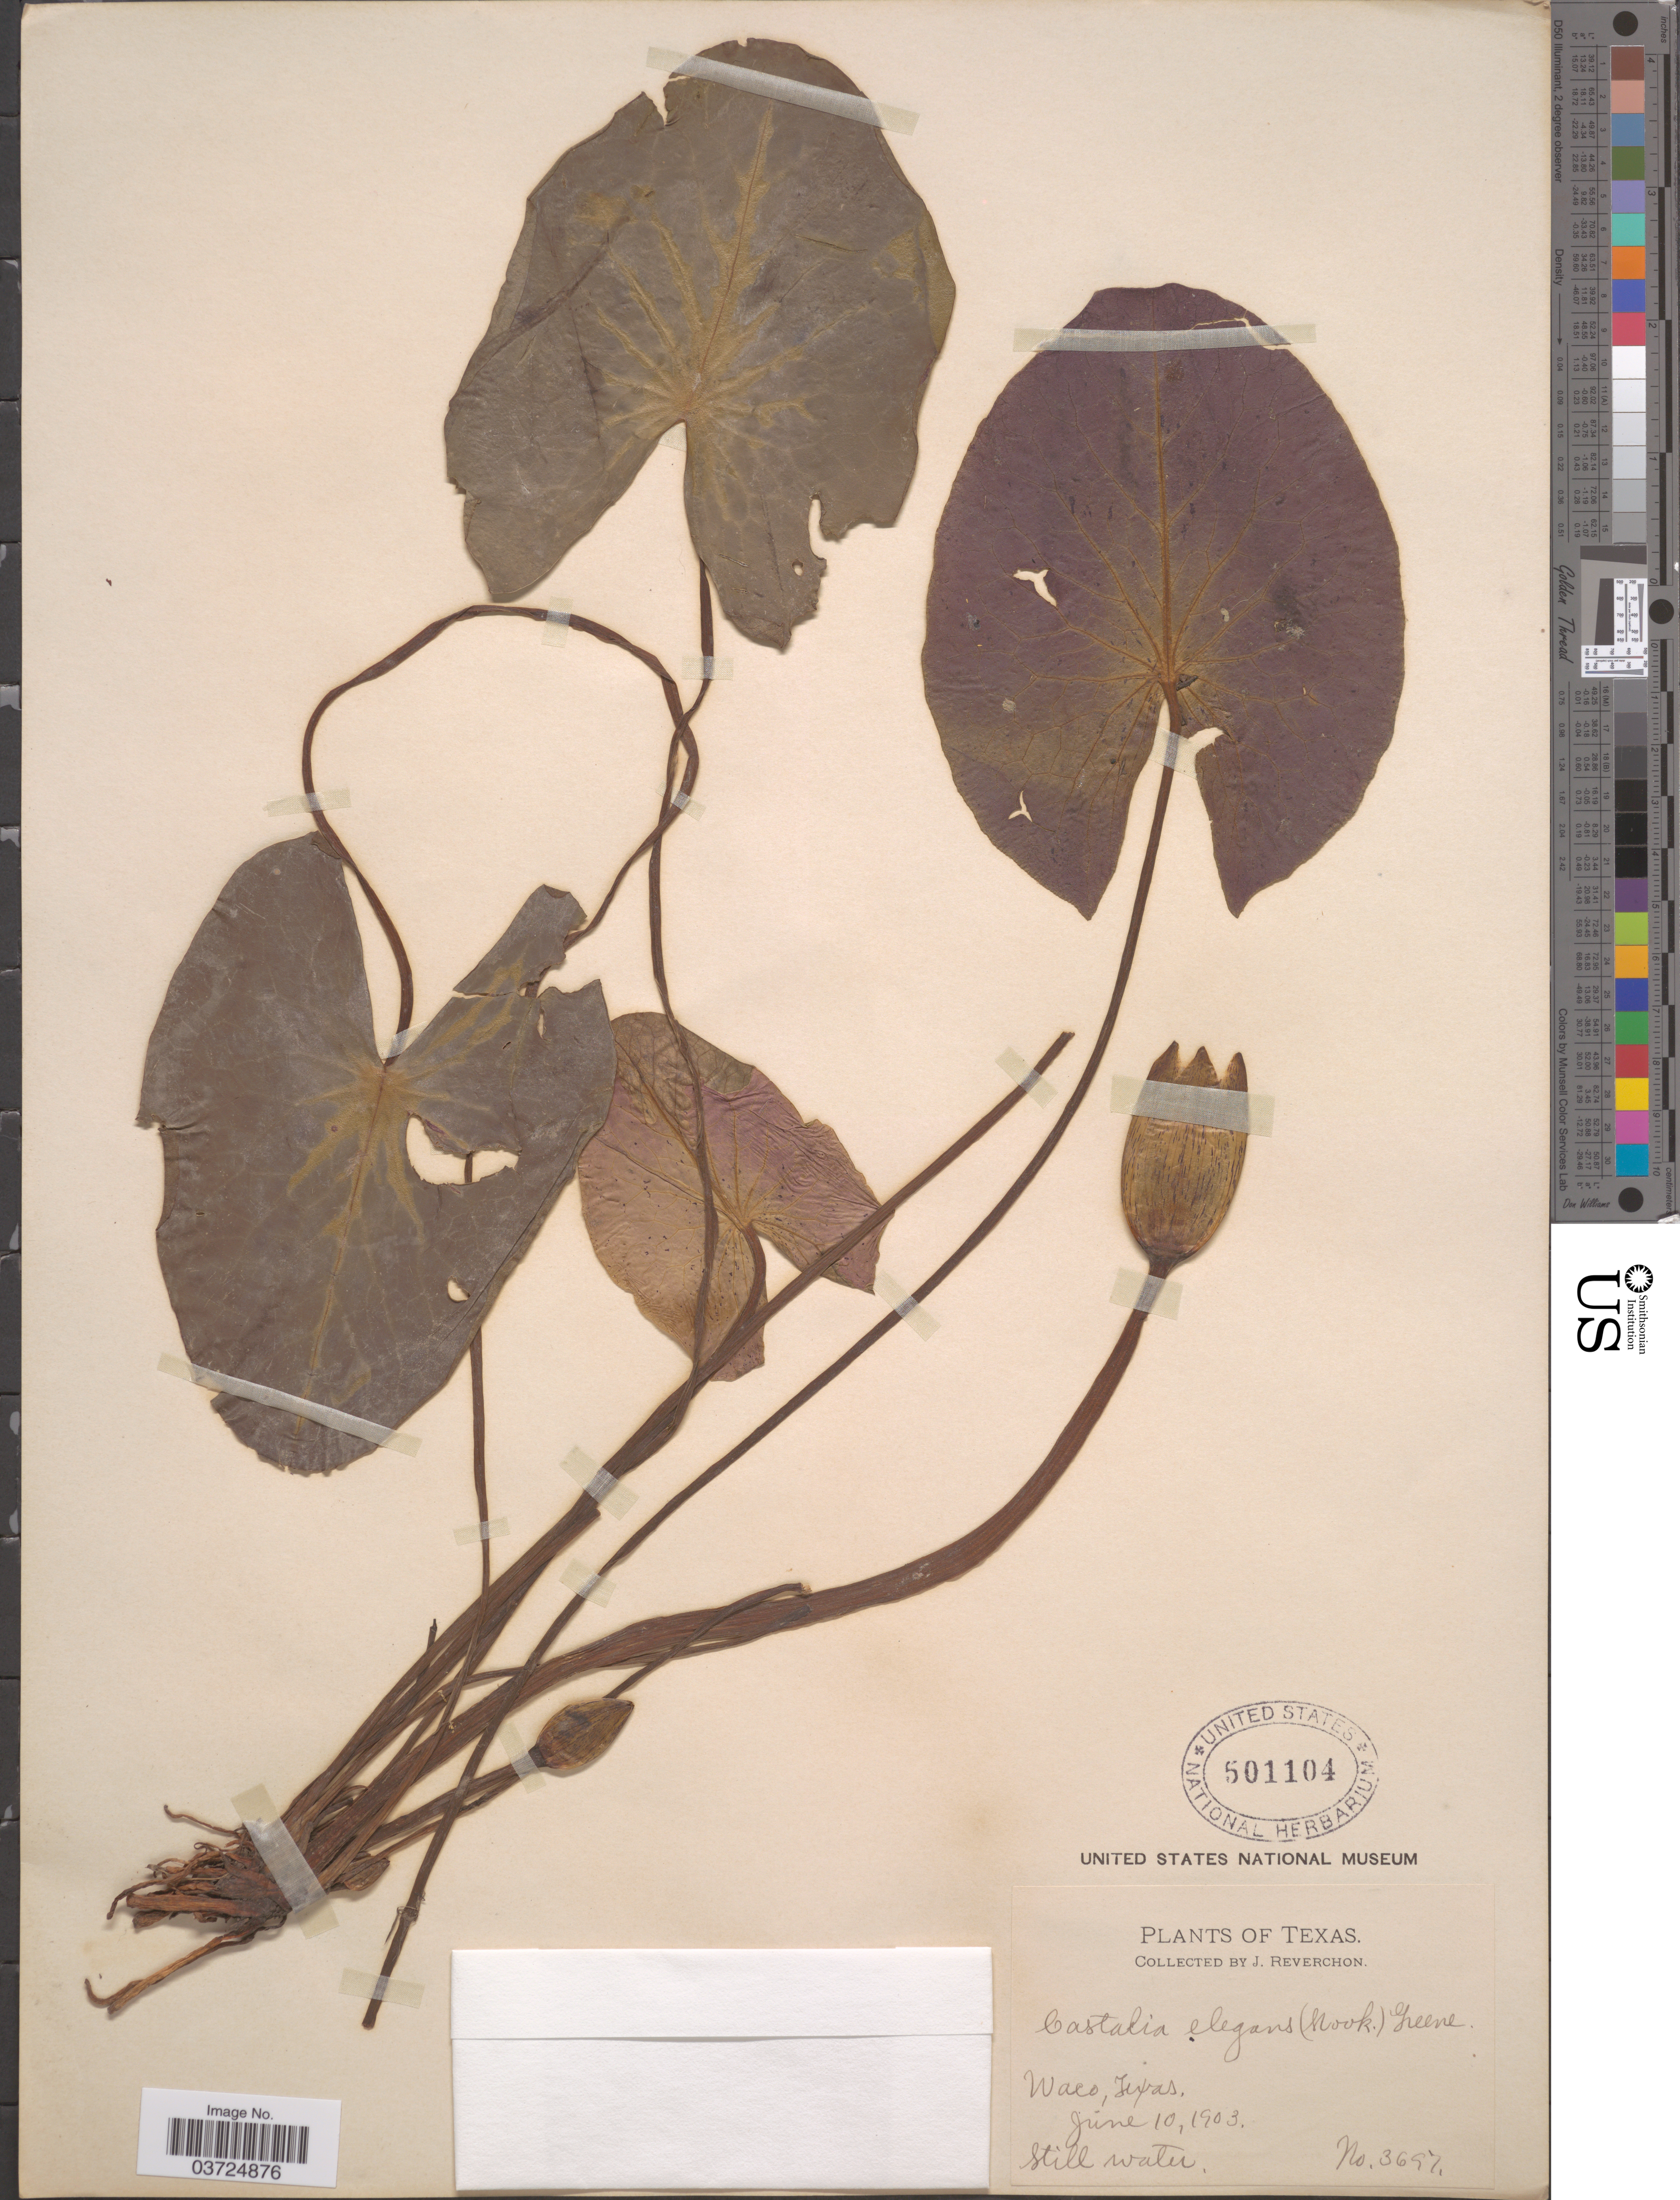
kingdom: Plantae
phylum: Tracheophyta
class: Magnoliopsida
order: Nymphaeales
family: Nymphaeaceae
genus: Nymphaea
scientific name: Nymphaea elegans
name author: Hook.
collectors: J. Reverchon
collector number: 3697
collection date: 1903-06-10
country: United States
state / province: Texas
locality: Waco.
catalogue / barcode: US 501104